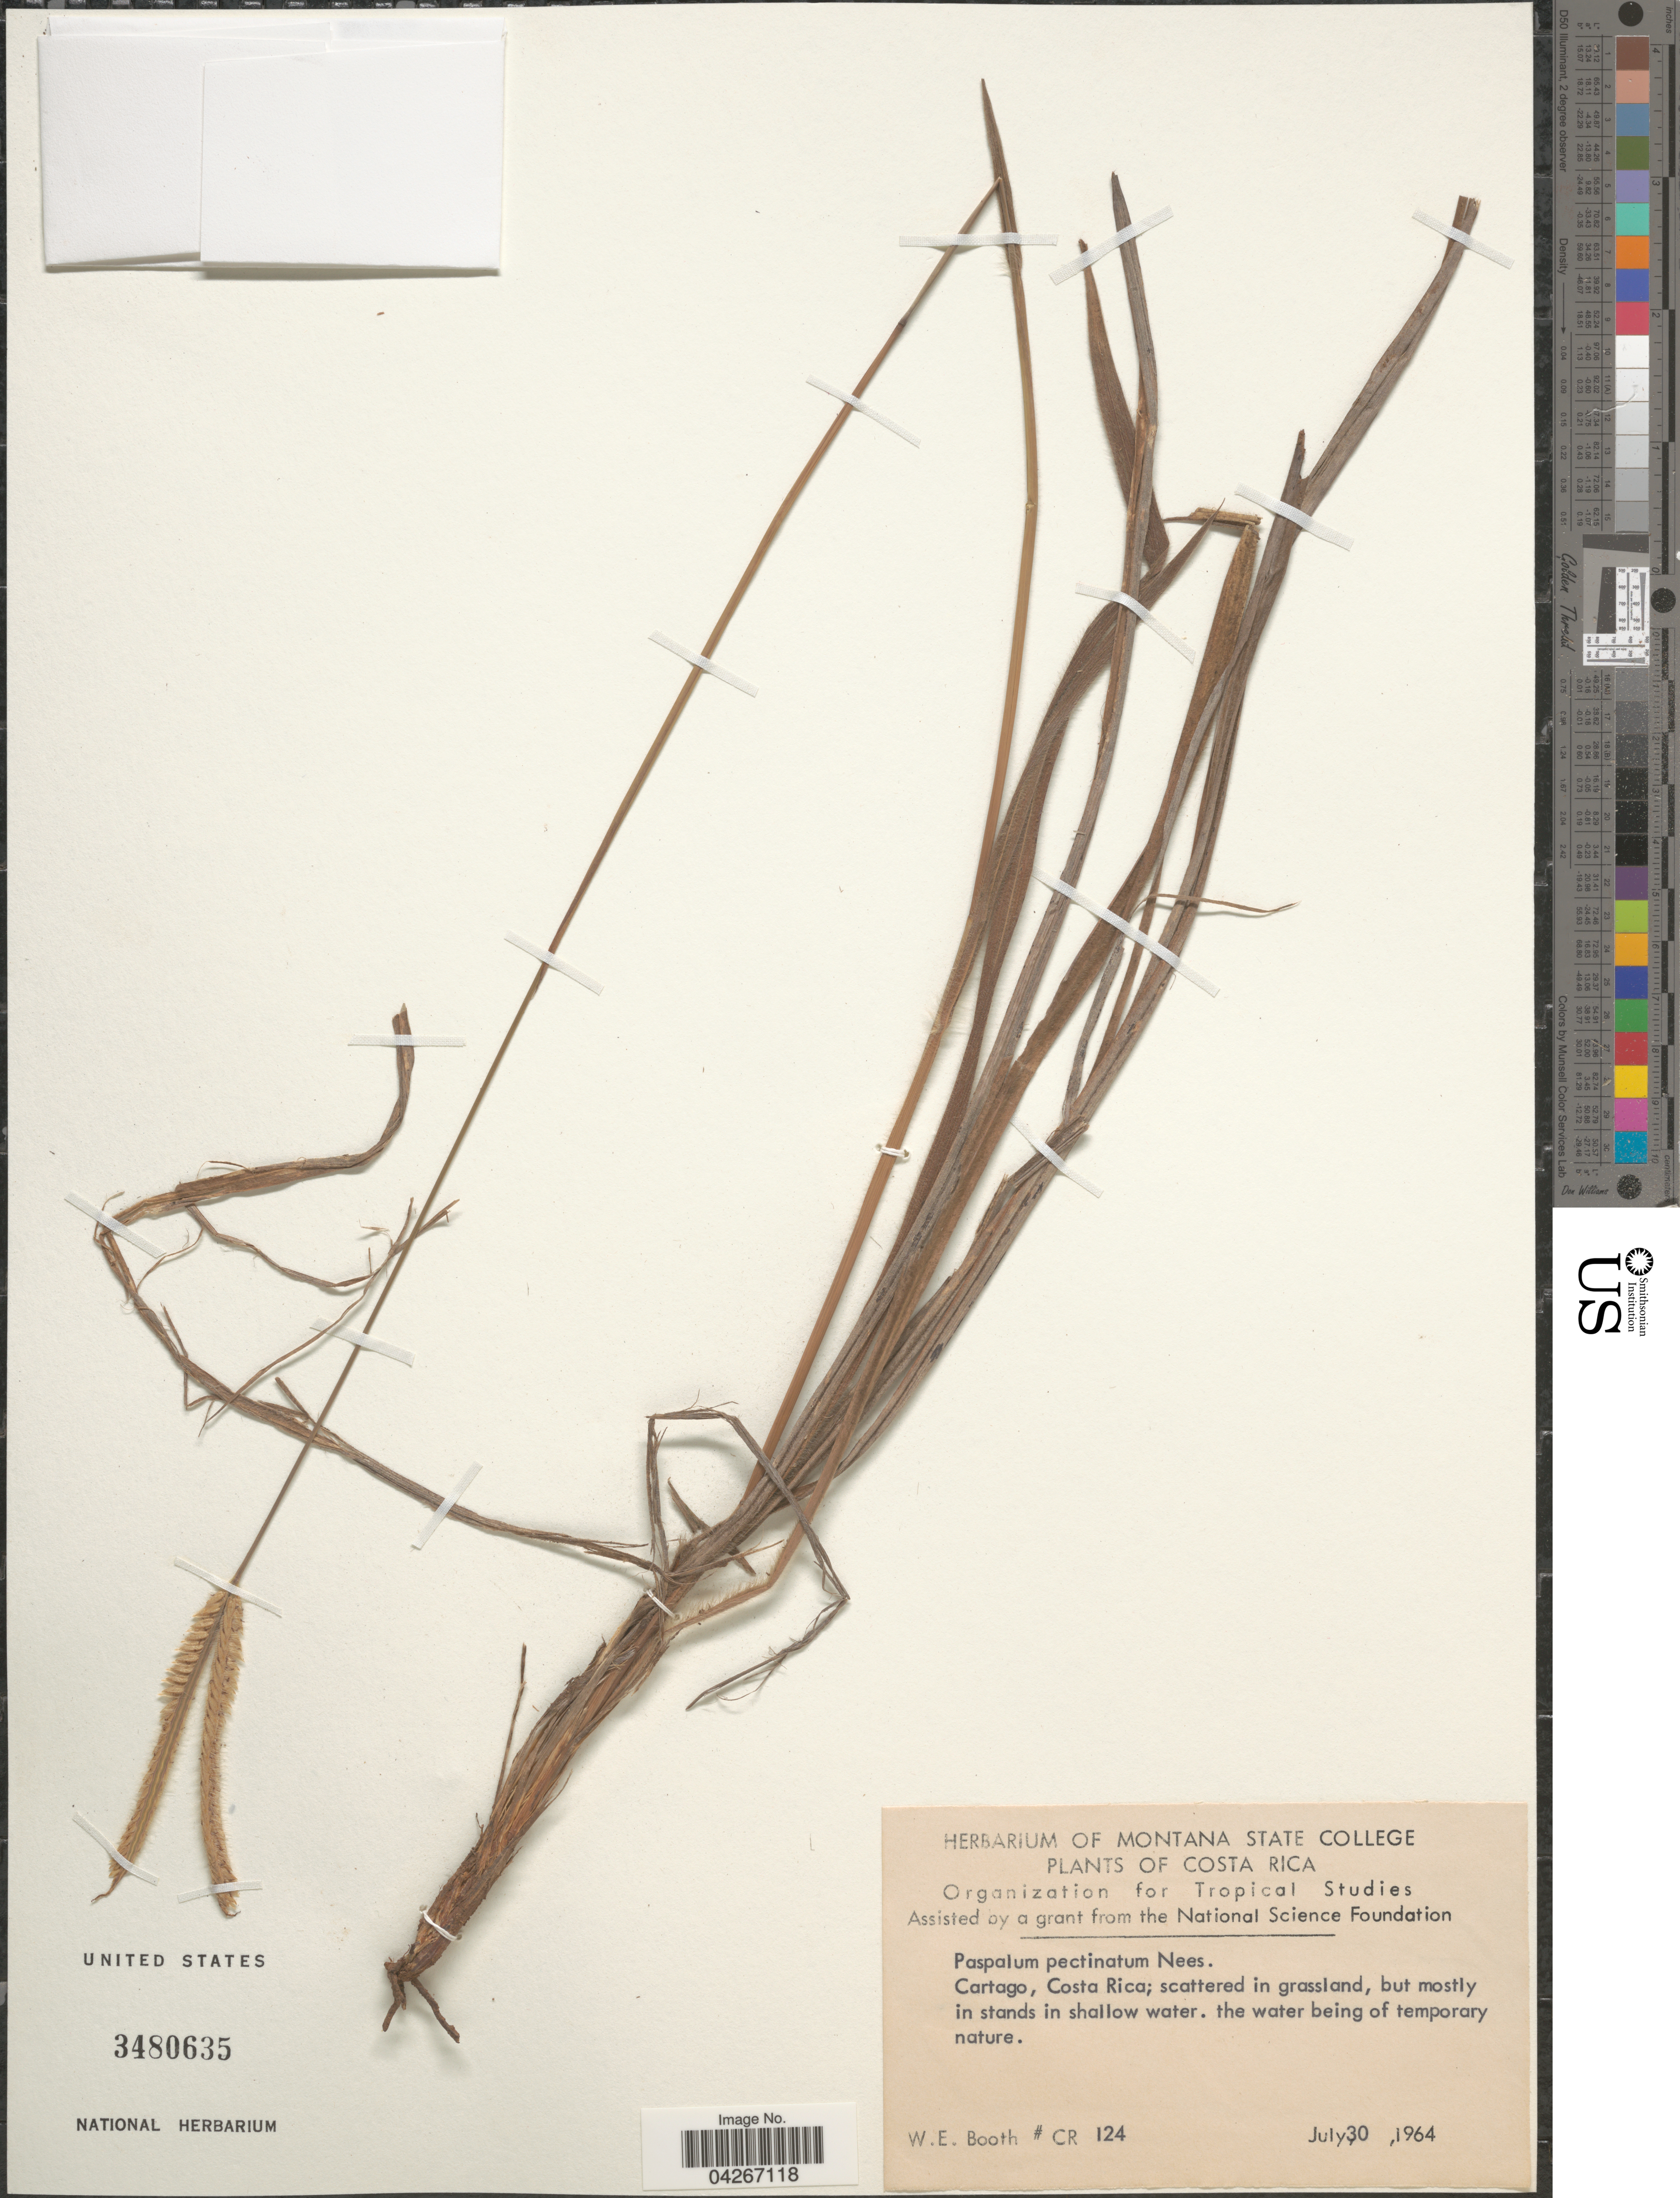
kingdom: Plantae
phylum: Tracheophyta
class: Liliopsida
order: Poales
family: Poaceae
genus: Paspalum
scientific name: Paspalum pectinatum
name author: Nees ex Trin.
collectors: W. Booth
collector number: CR 124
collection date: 1964-07-30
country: Costa Rica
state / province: Cartago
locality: Scattered in grassland, but mostly in stands in shallow water.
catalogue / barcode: US 3480635